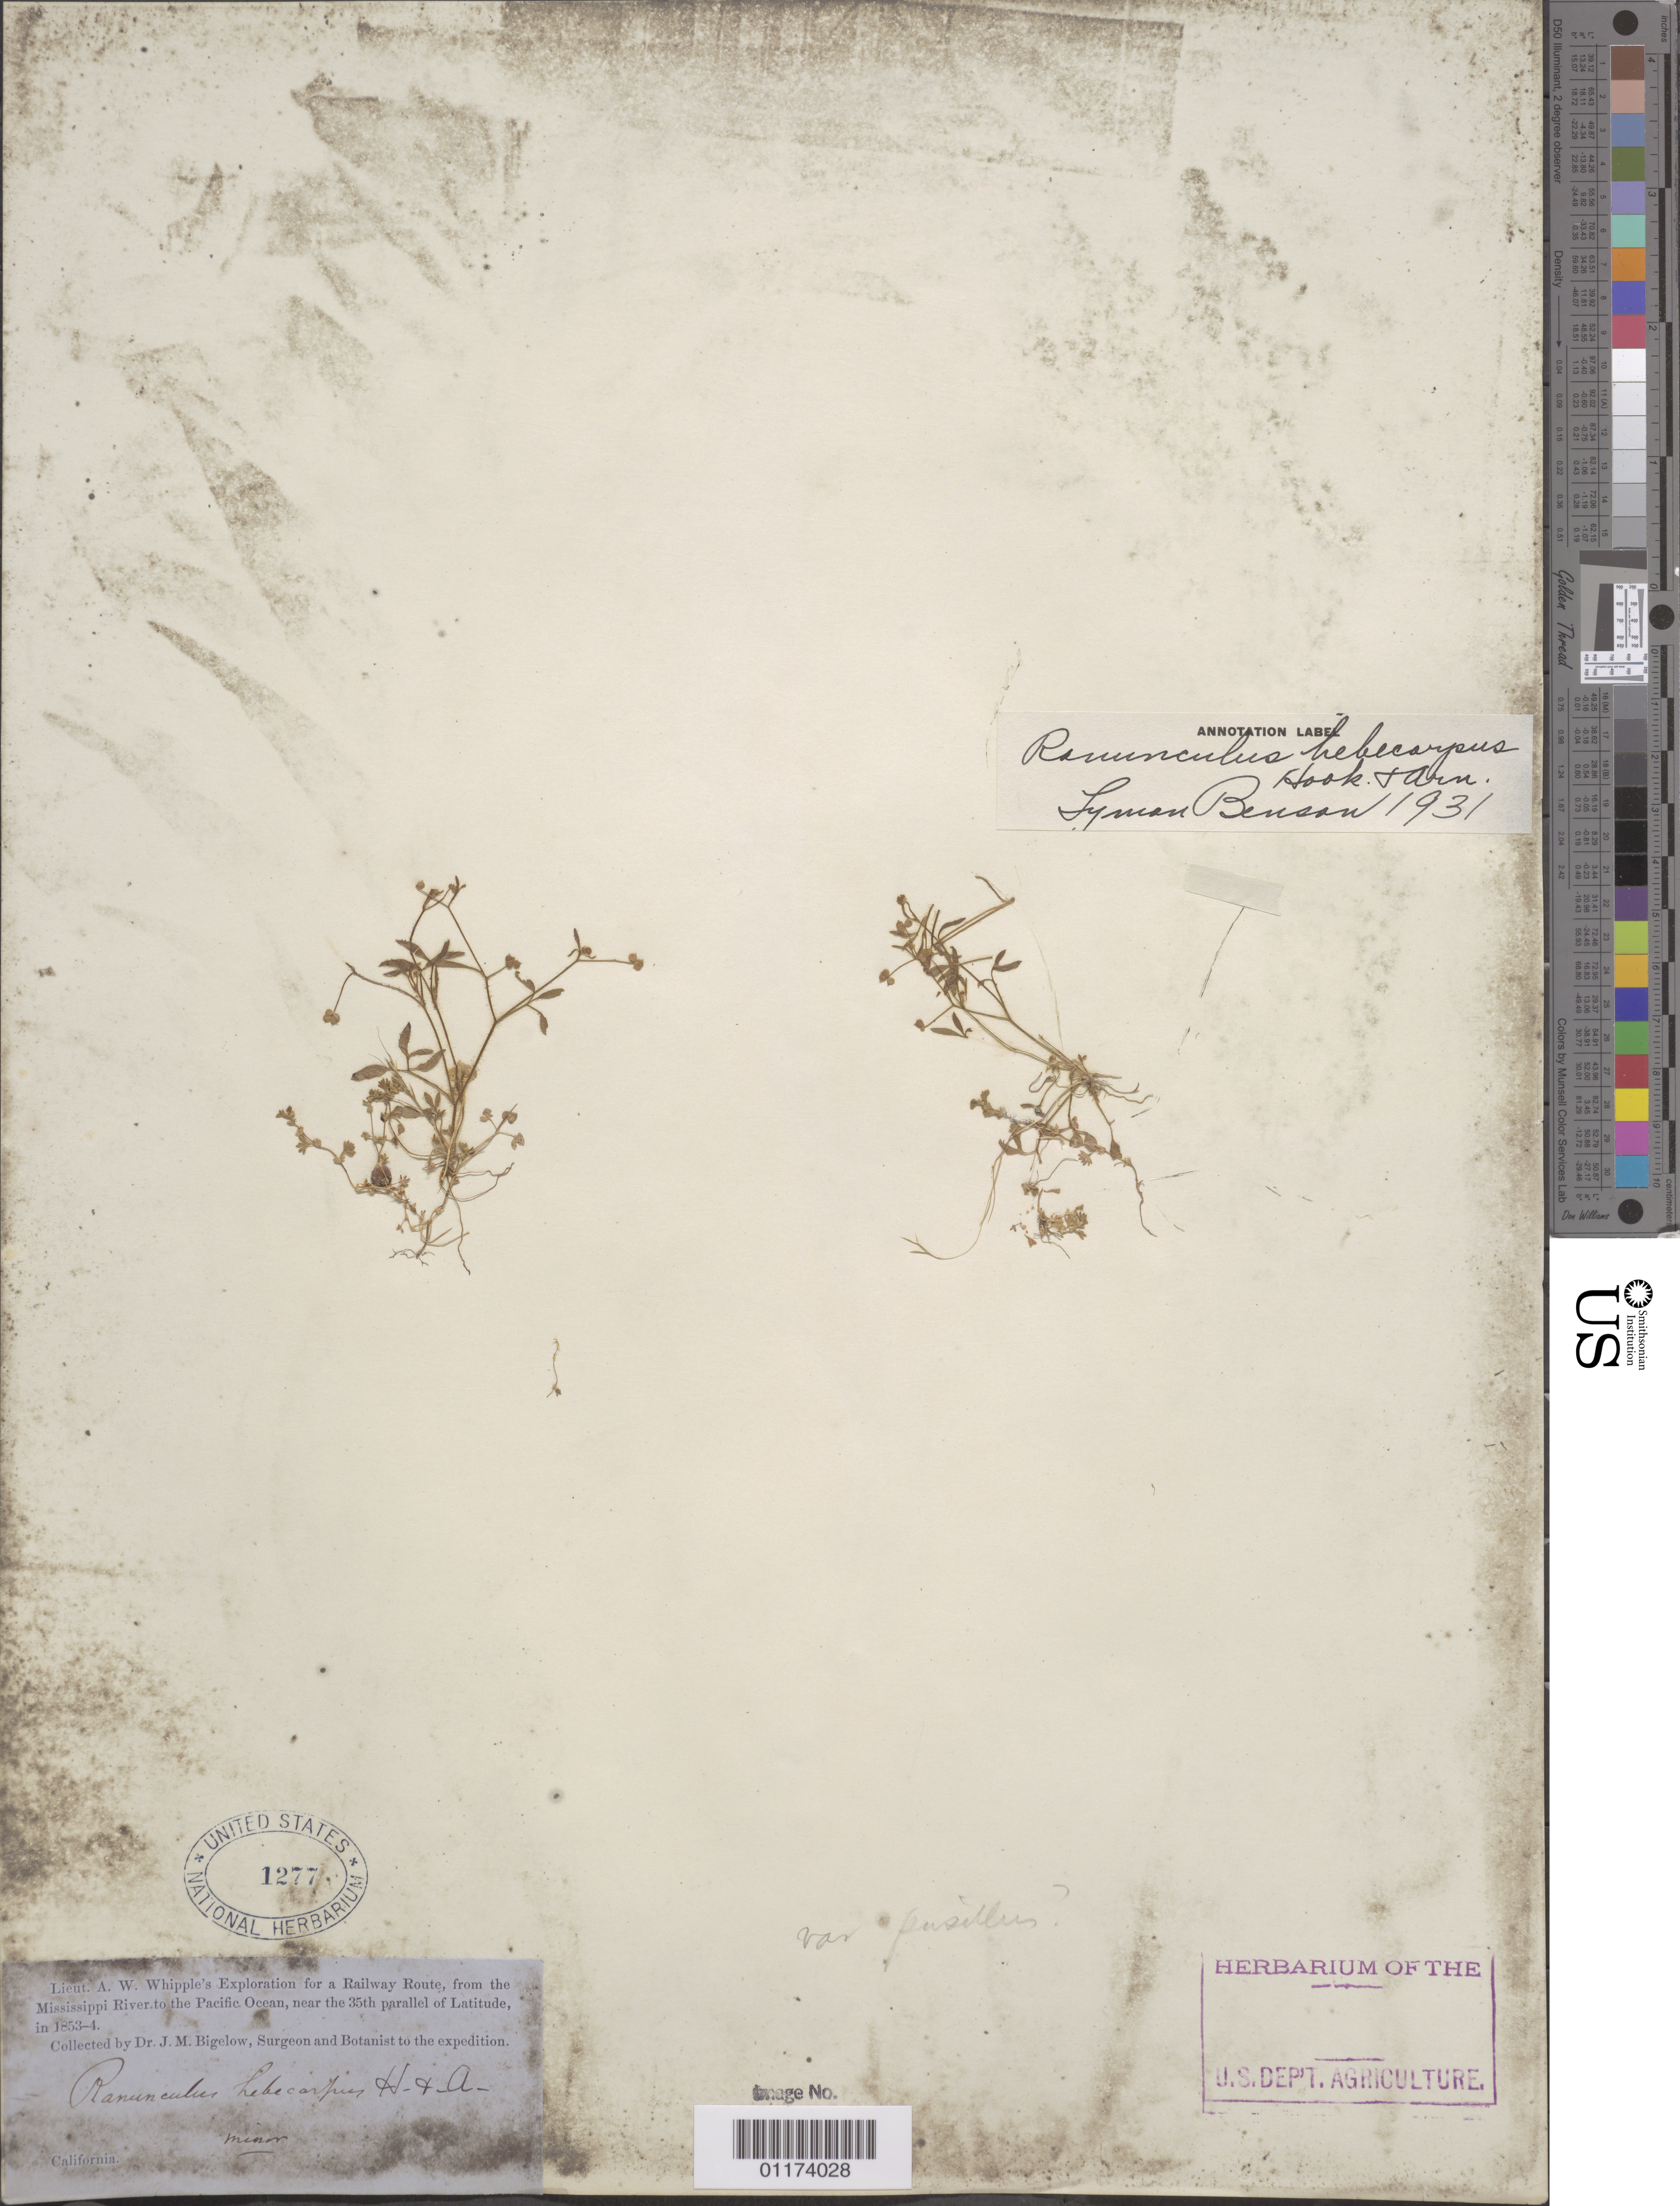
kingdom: Plantae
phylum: Tracheophyta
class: Magnoliopsida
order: Ranunculales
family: Ranunculaceae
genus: Ranunculus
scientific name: Ranunculus hebecarpus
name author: Hook. & Arn.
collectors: J. M. Bigelow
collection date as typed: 1853 to -- --- 1854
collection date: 1853/1854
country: United States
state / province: California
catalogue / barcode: US 1277